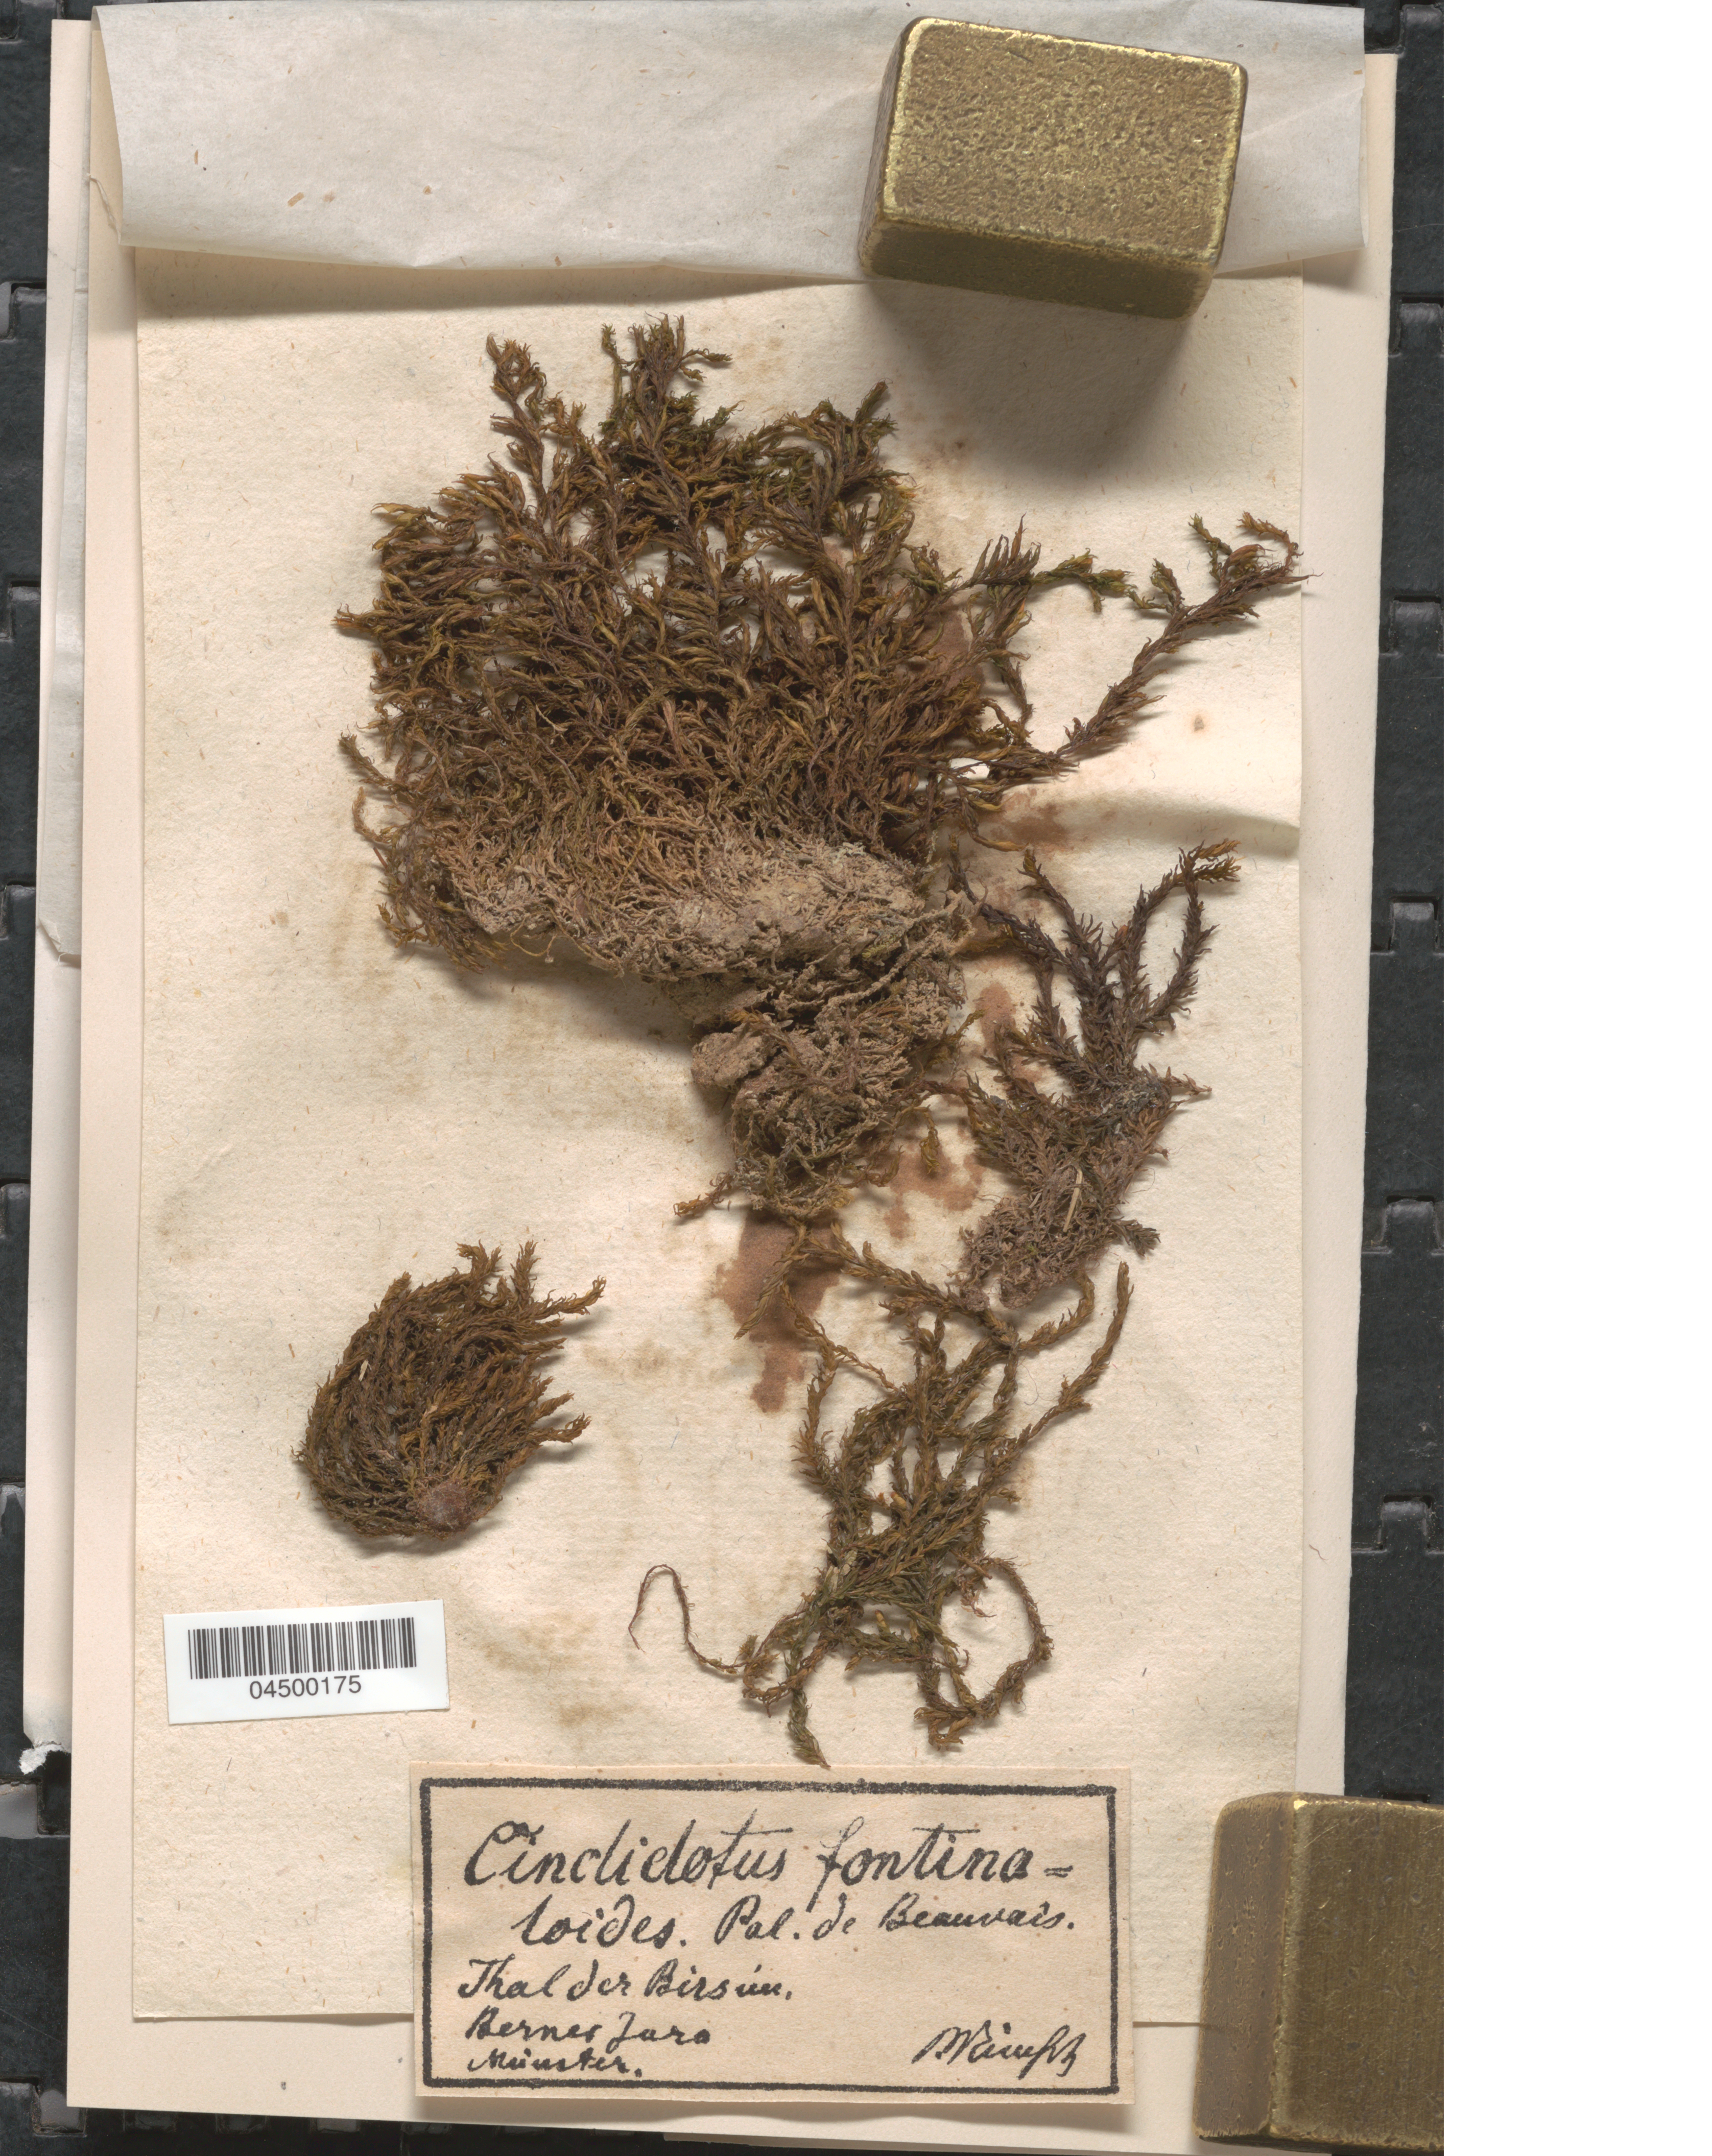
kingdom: Plantae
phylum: Bryophyta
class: Bryopsida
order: Pottiales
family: Pottiaceae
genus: Cinclidotus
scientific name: Cinclidotus fontinaloides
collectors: P. Reinsch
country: Switzerland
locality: Thal der Birsún. Berner Jura Münter.